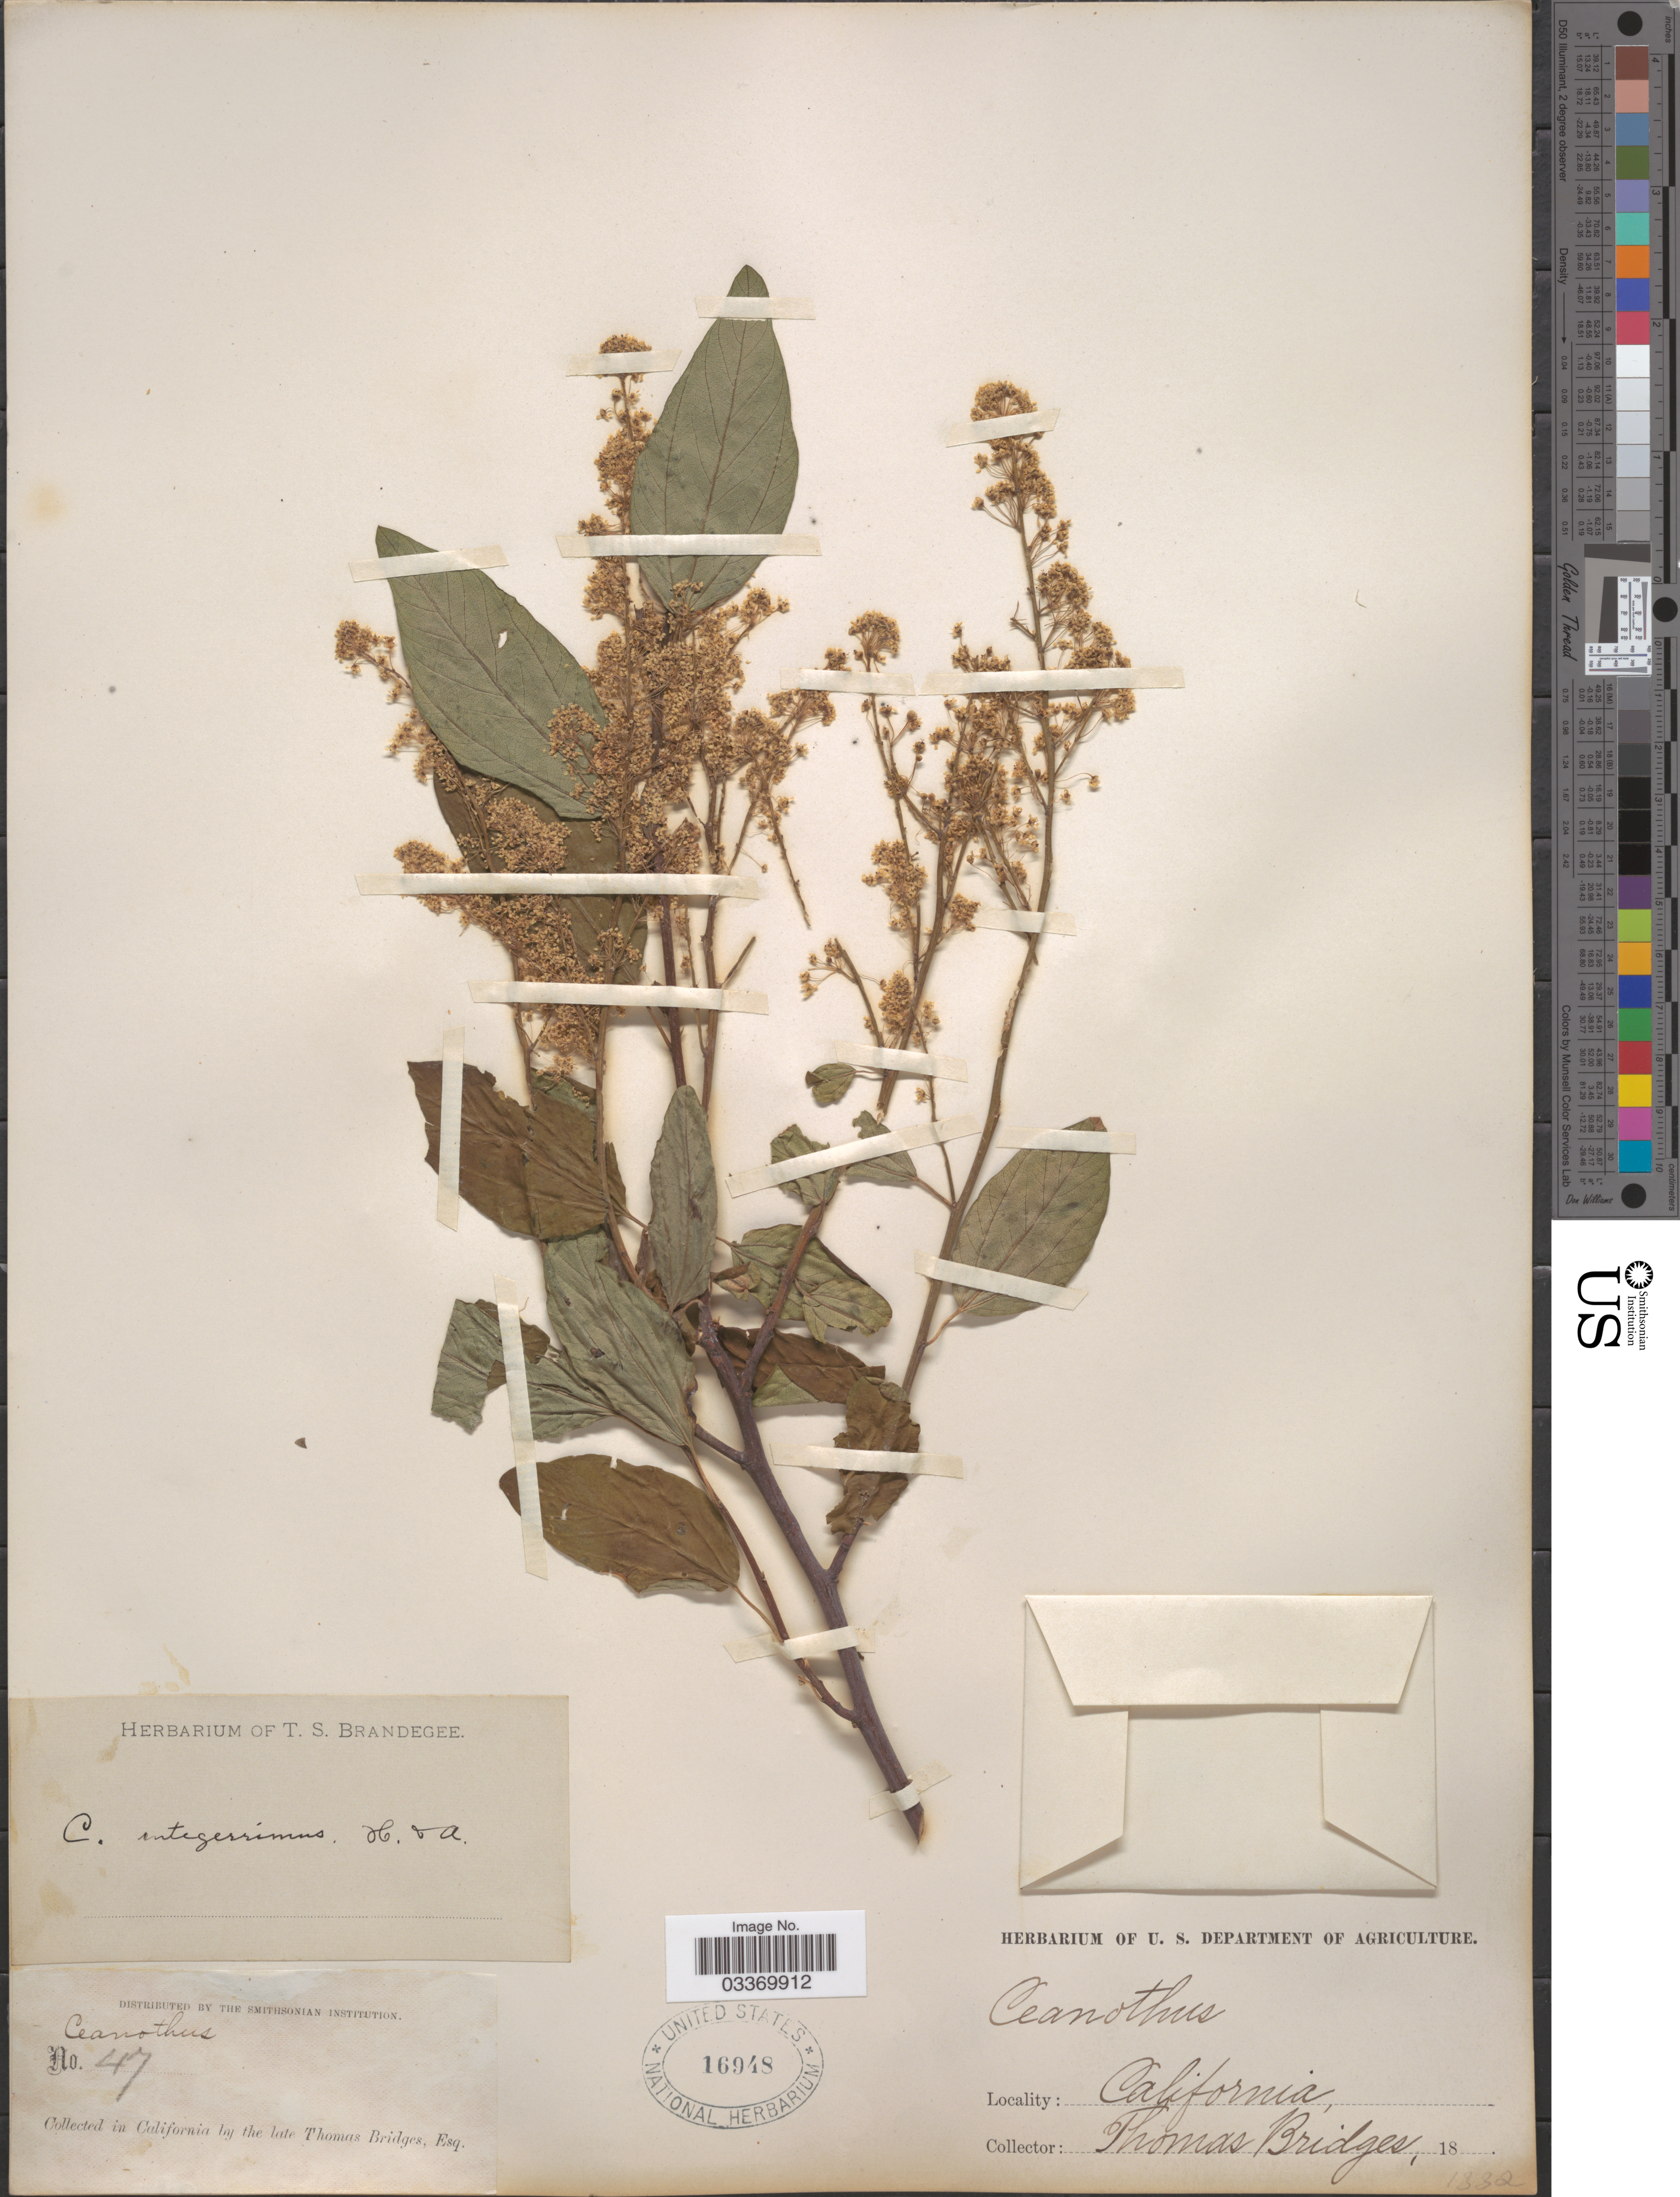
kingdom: Plantae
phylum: Tracheophyta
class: Magnoliopsida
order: Rosales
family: Rhamnaceae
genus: Ceanothus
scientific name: Ceanothus nevadensis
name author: Kellogg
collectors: T. Bridges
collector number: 47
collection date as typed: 18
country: United States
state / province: California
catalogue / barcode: US 16948